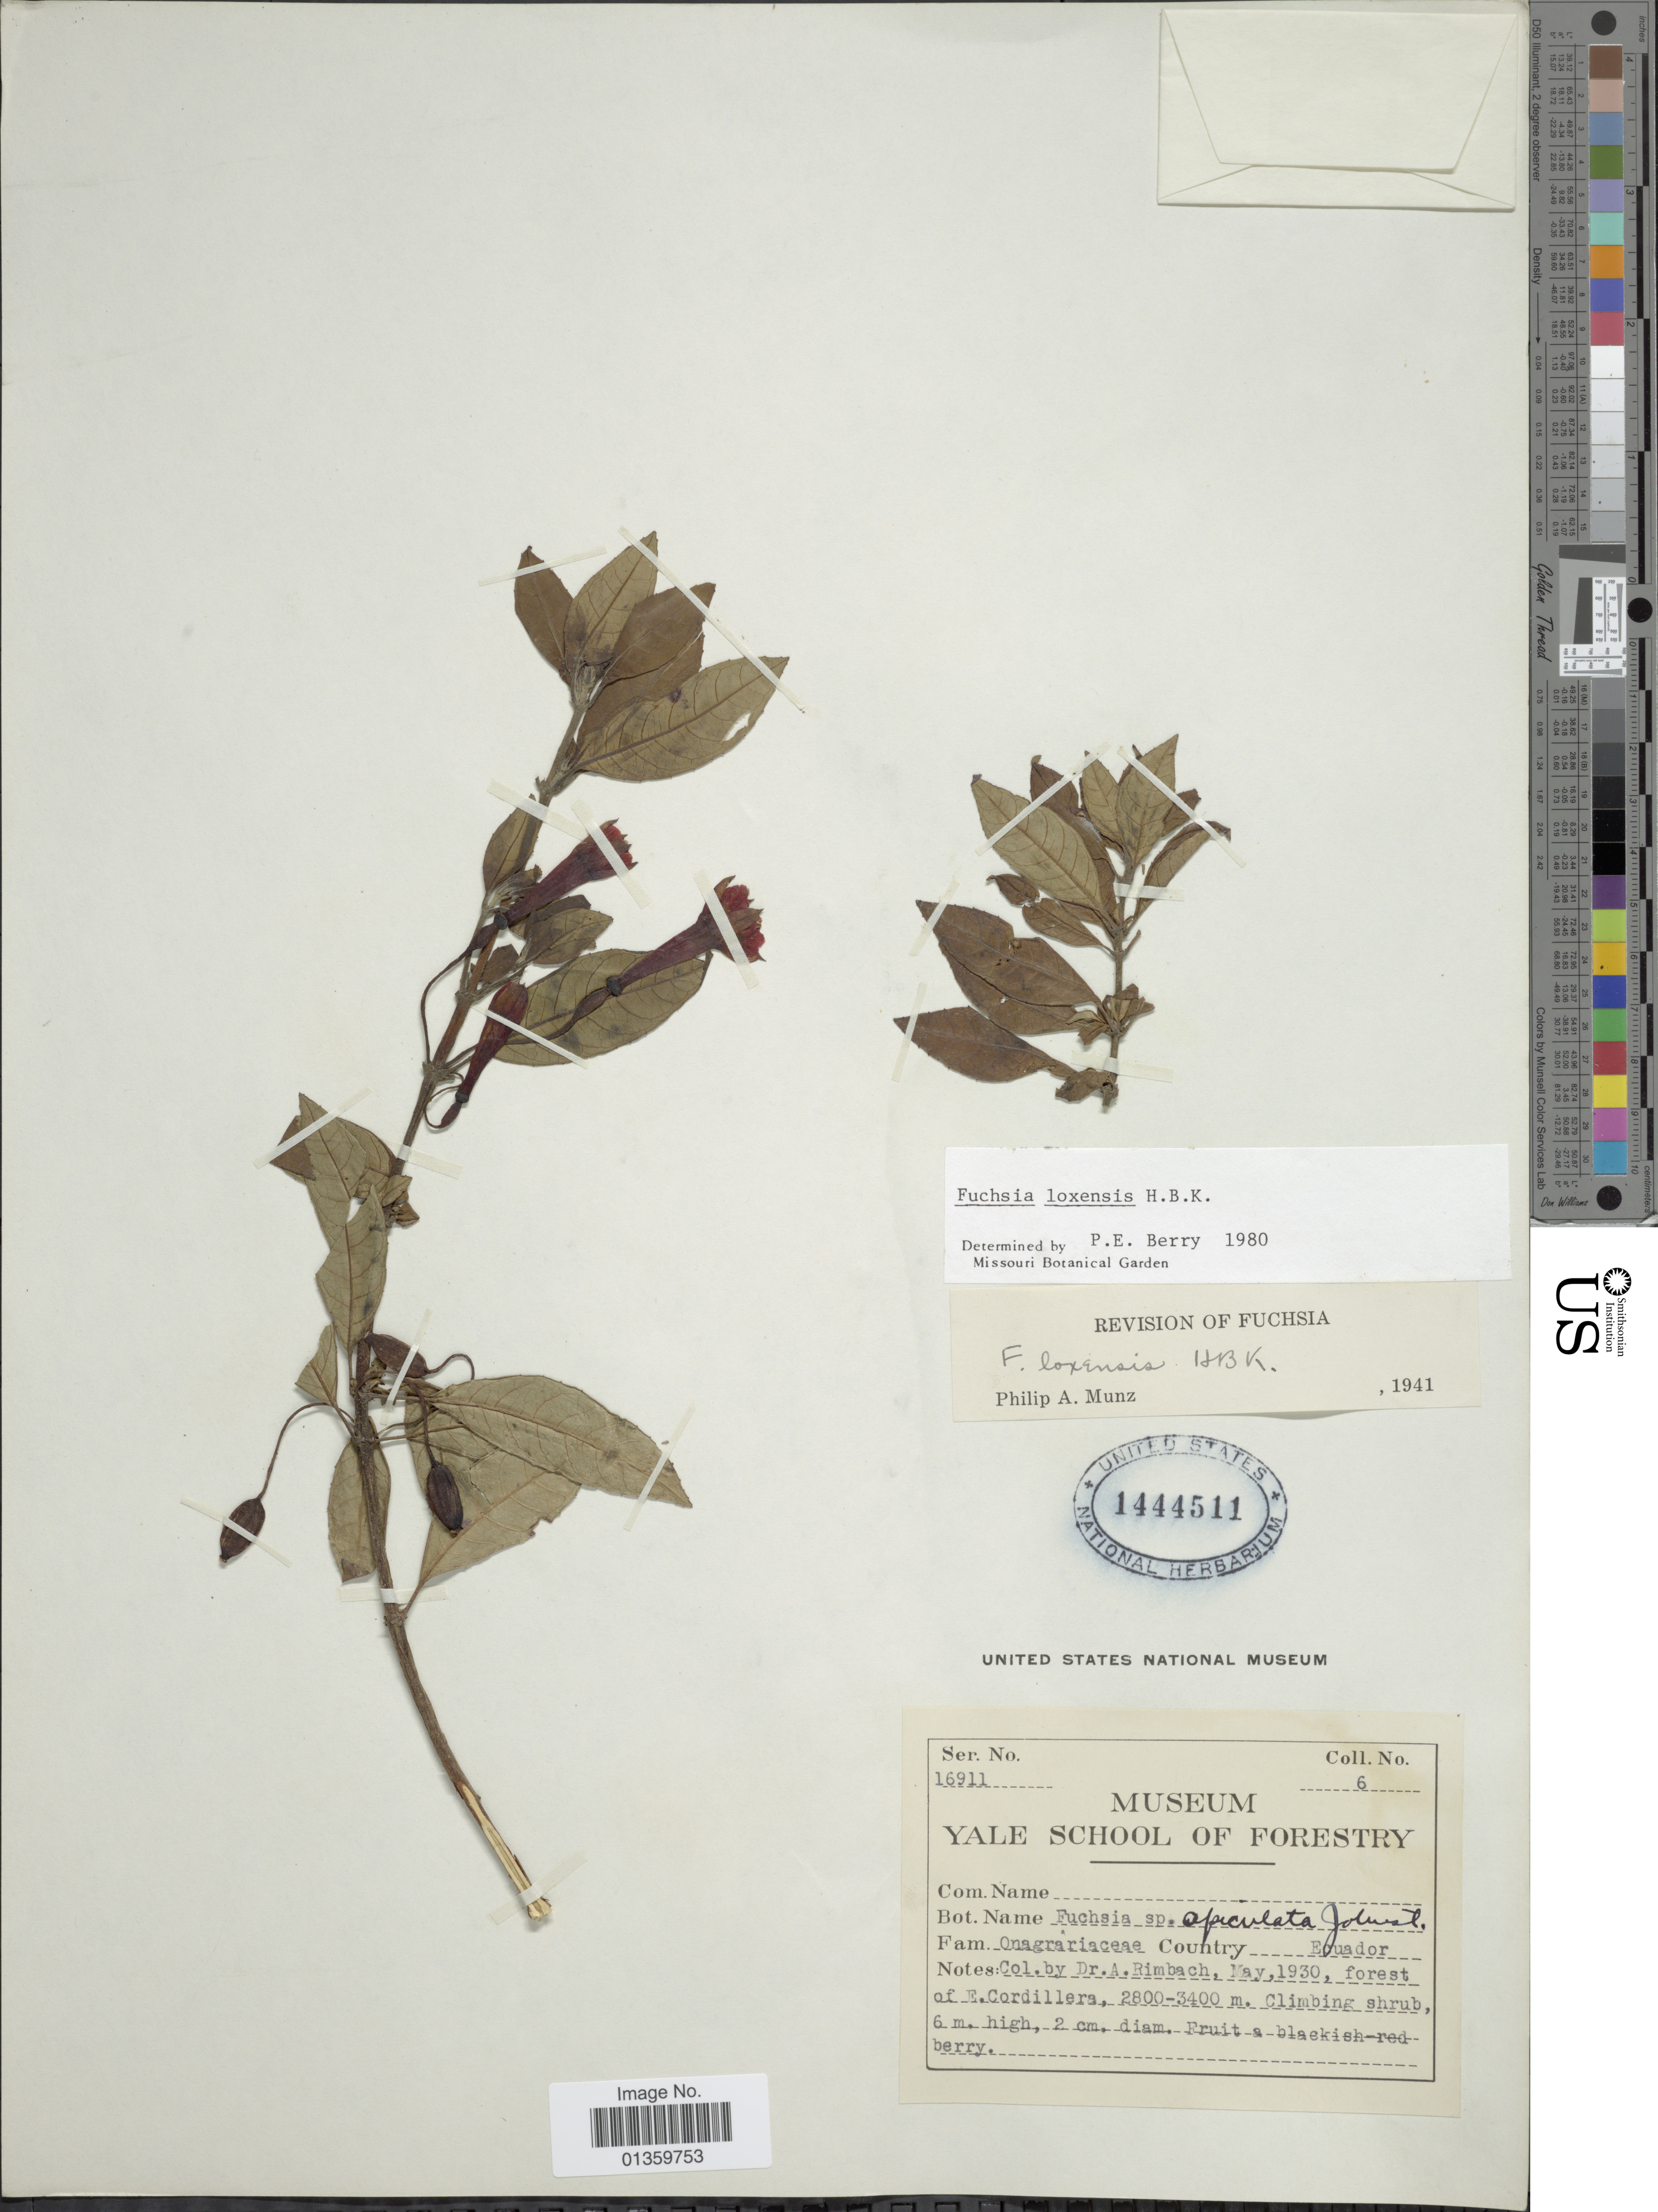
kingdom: Plantae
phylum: Tracheophyta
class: Magnoliopsida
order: Myrtales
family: Onagraceae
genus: Fuchsia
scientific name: Fuchsia loxensis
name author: Kunth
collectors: A. Rimbach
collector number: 6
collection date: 1930-05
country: Ecuador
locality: Forest of E. Cordillera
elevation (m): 2800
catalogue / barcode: US 1444511